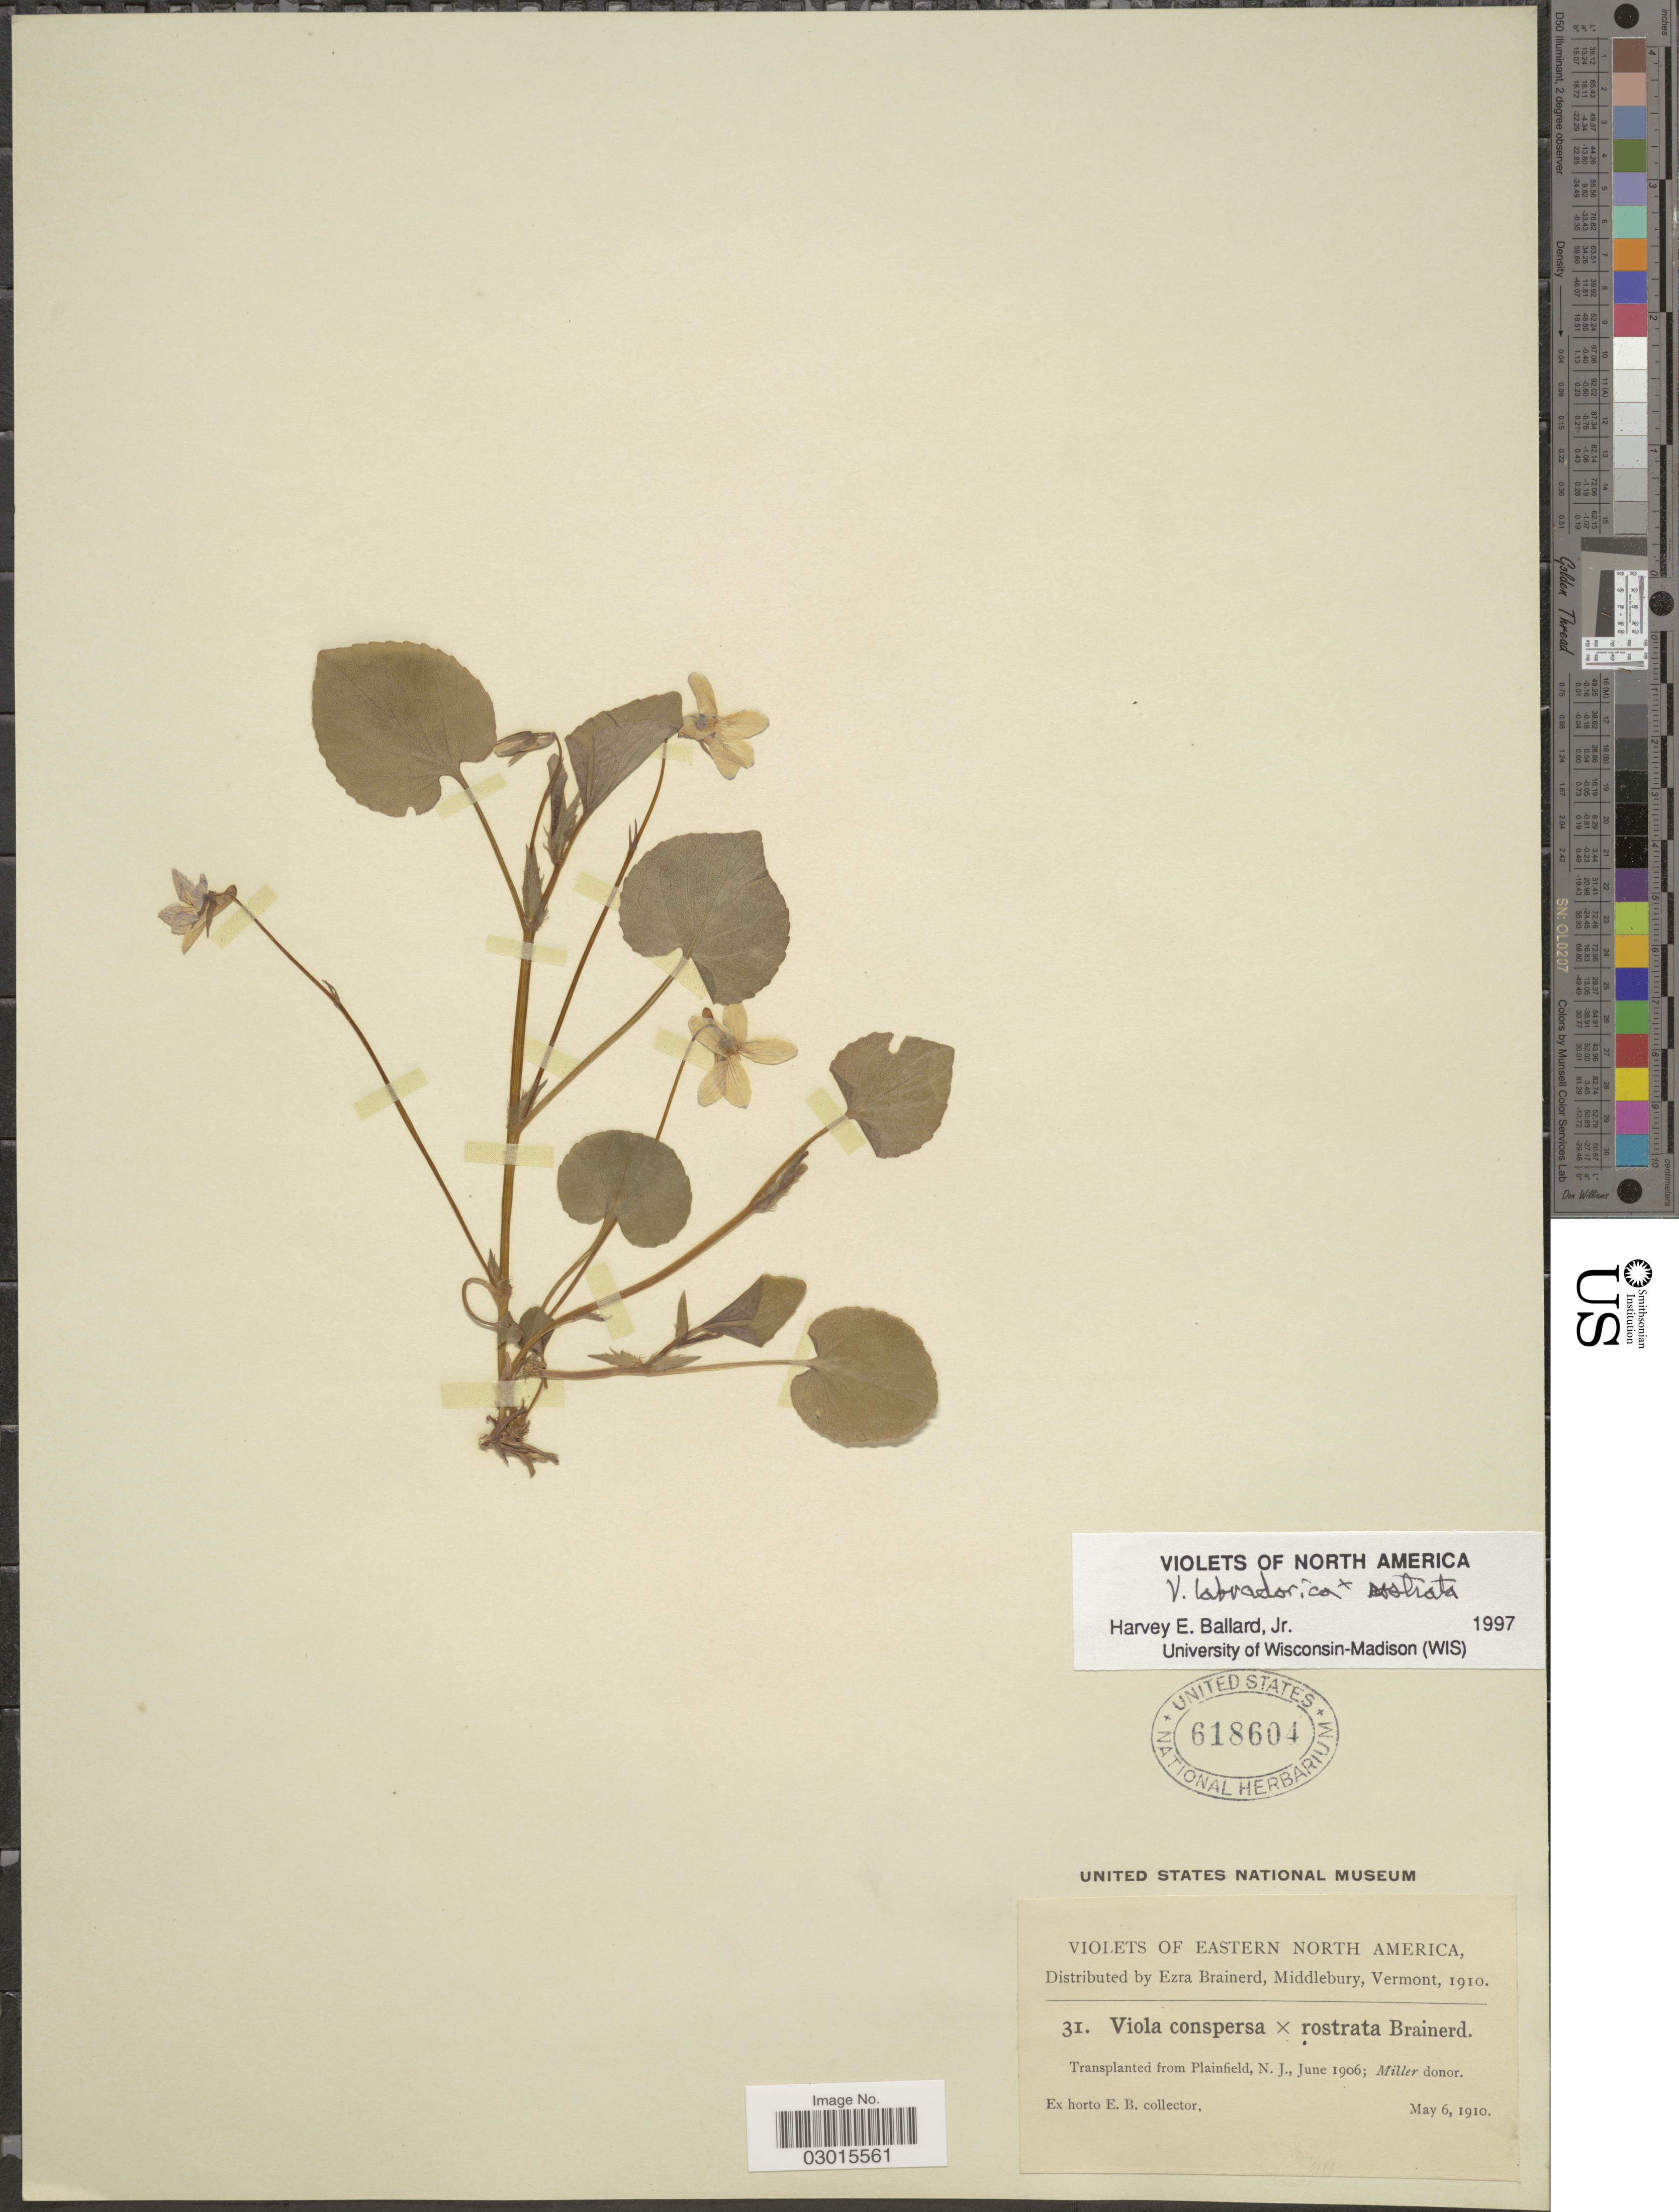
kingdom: Plantae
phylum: Tracheophyta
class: Magnoliopsida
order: Malpighiales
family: Violaceae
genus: Viola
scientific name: Viola labradorica x V. rostrata Pursh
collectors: ex herb. Ezra Brainerd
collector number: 31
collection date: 1910-05-06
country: United States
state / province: New Jersey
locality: Eastern North America. Transplanted from Plainfield, N.J.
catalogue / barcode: US 618604